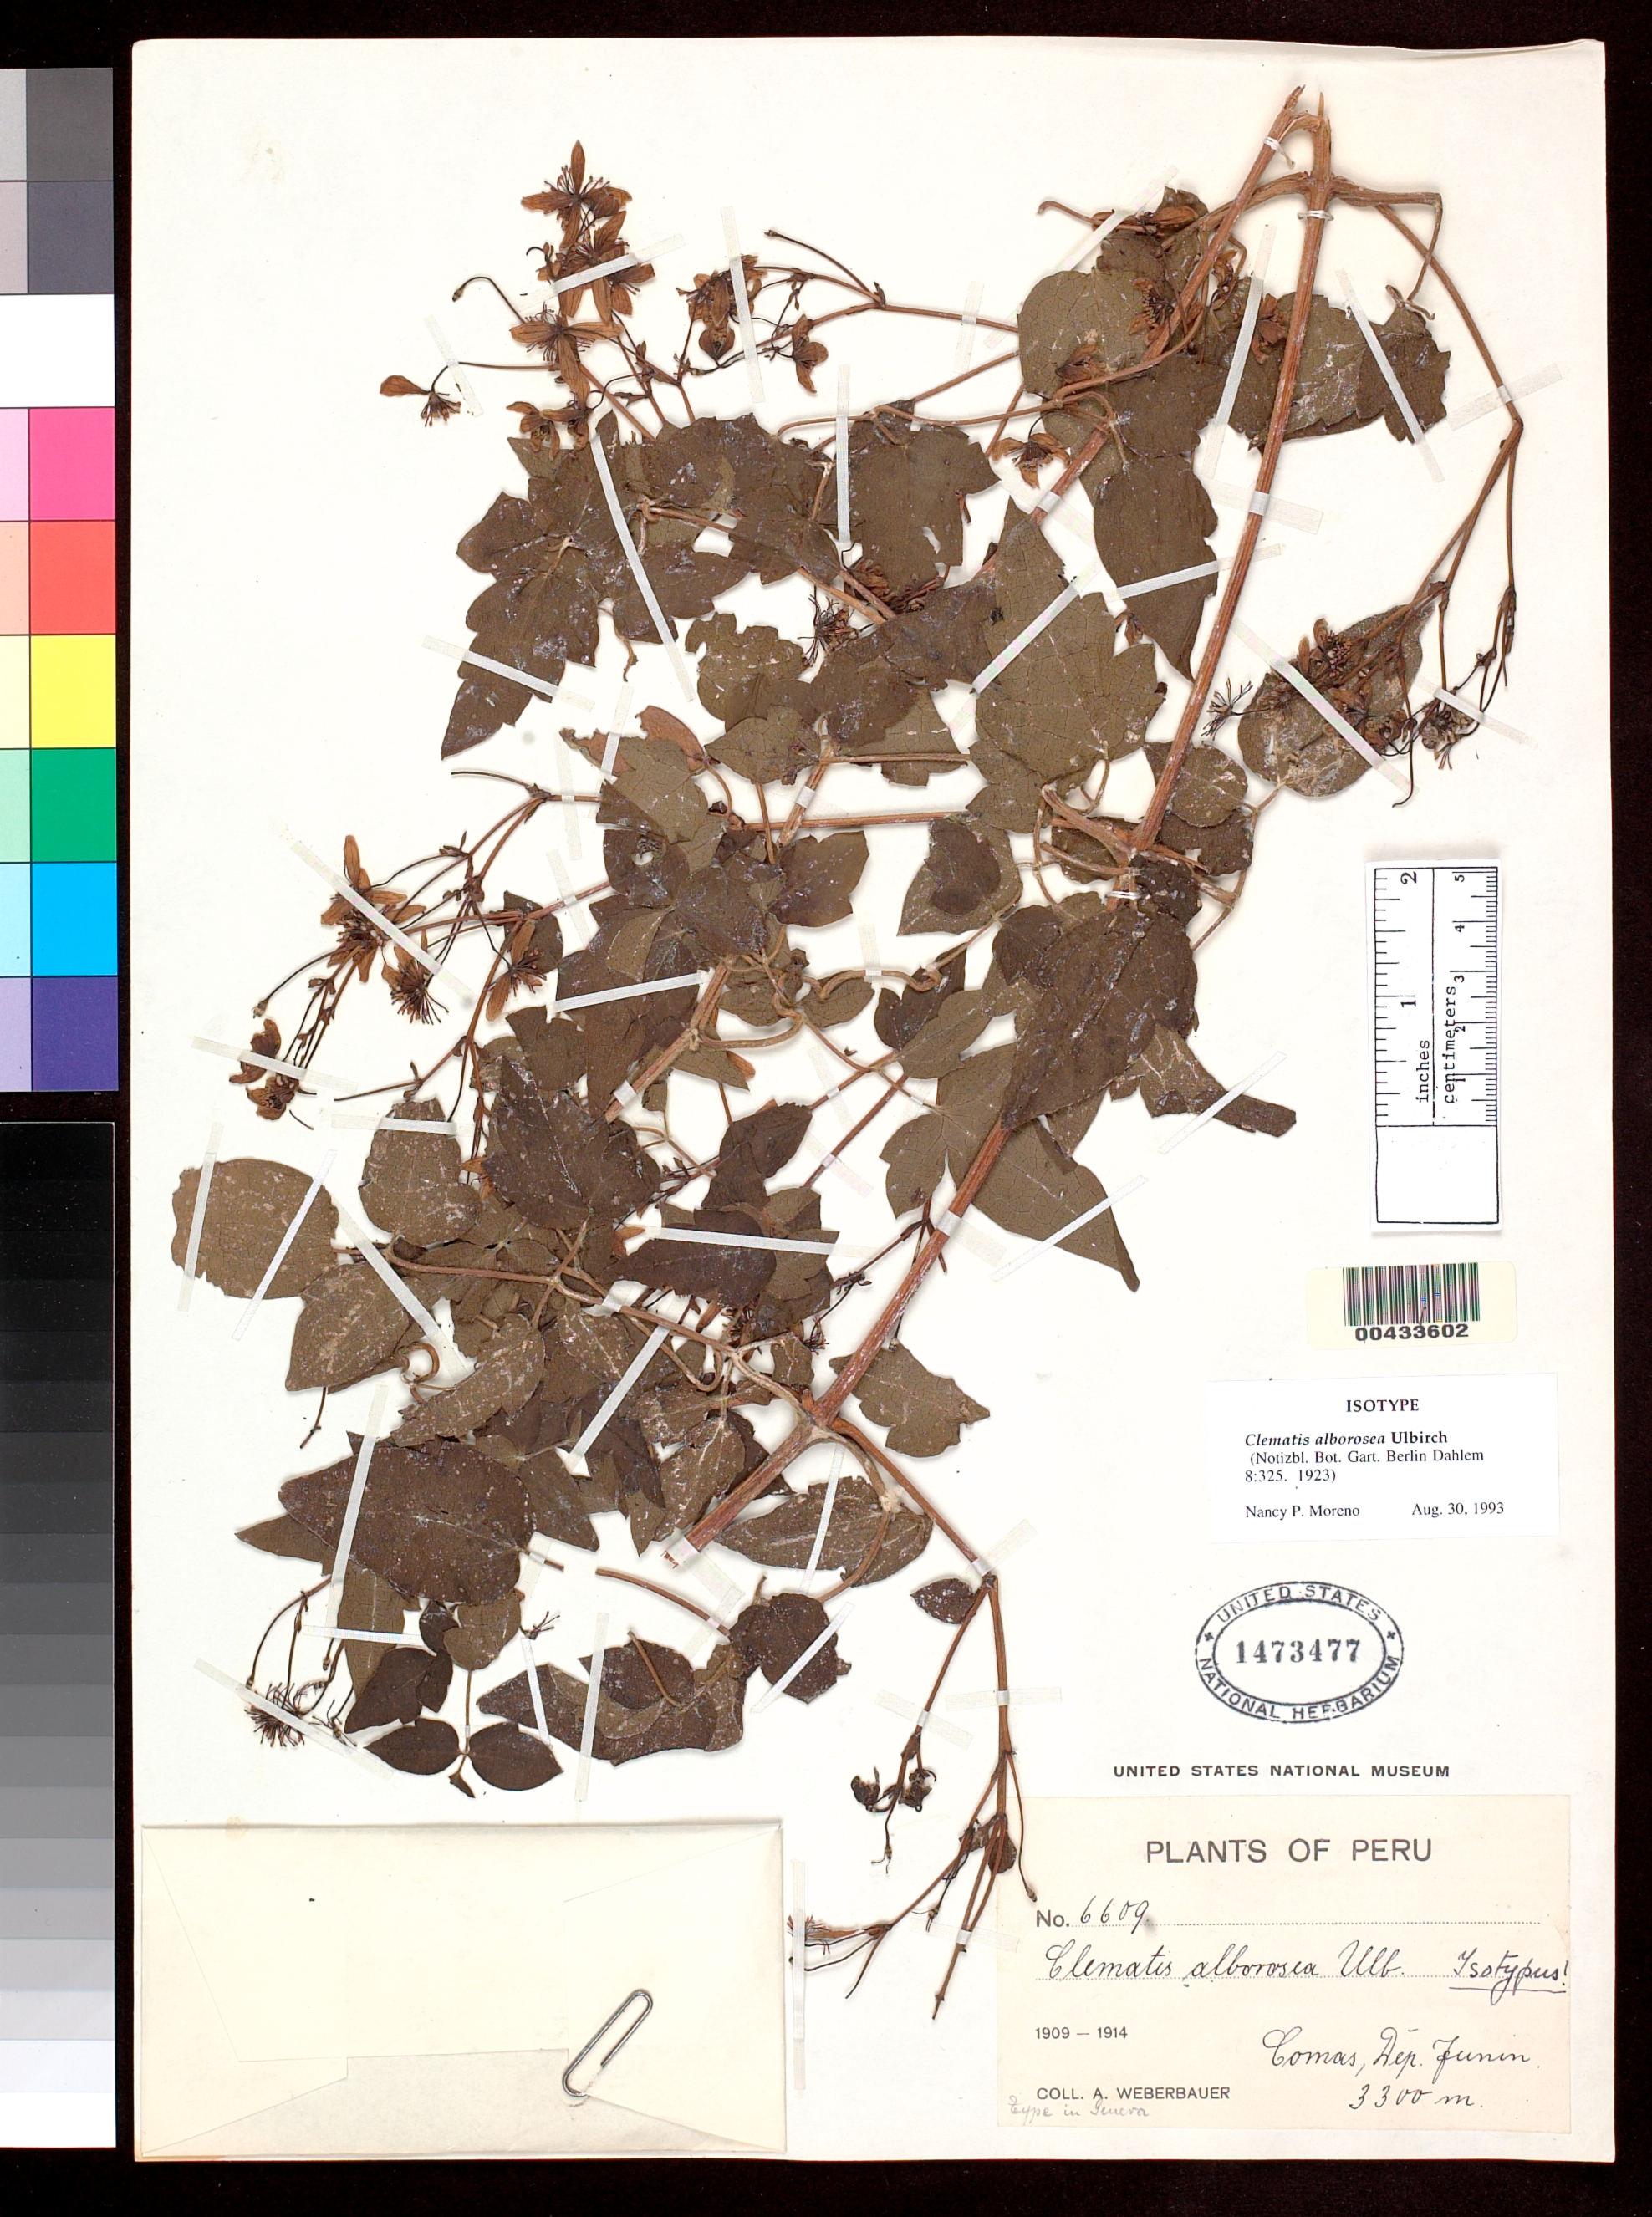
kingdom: Plantae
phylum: Tracheophyta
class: Magnoliopsida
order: Ranunculales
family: Ranunculaceae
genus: Clematis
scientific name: Clematis alborosea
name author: Ulbr.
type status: Isotype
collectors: A. Weberbauer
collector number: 6609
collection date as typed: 1909 to -- --- 1914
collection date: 1909/1914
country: Peru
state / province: Junín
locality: Comas.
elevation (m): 3300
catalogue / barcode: US 1473477